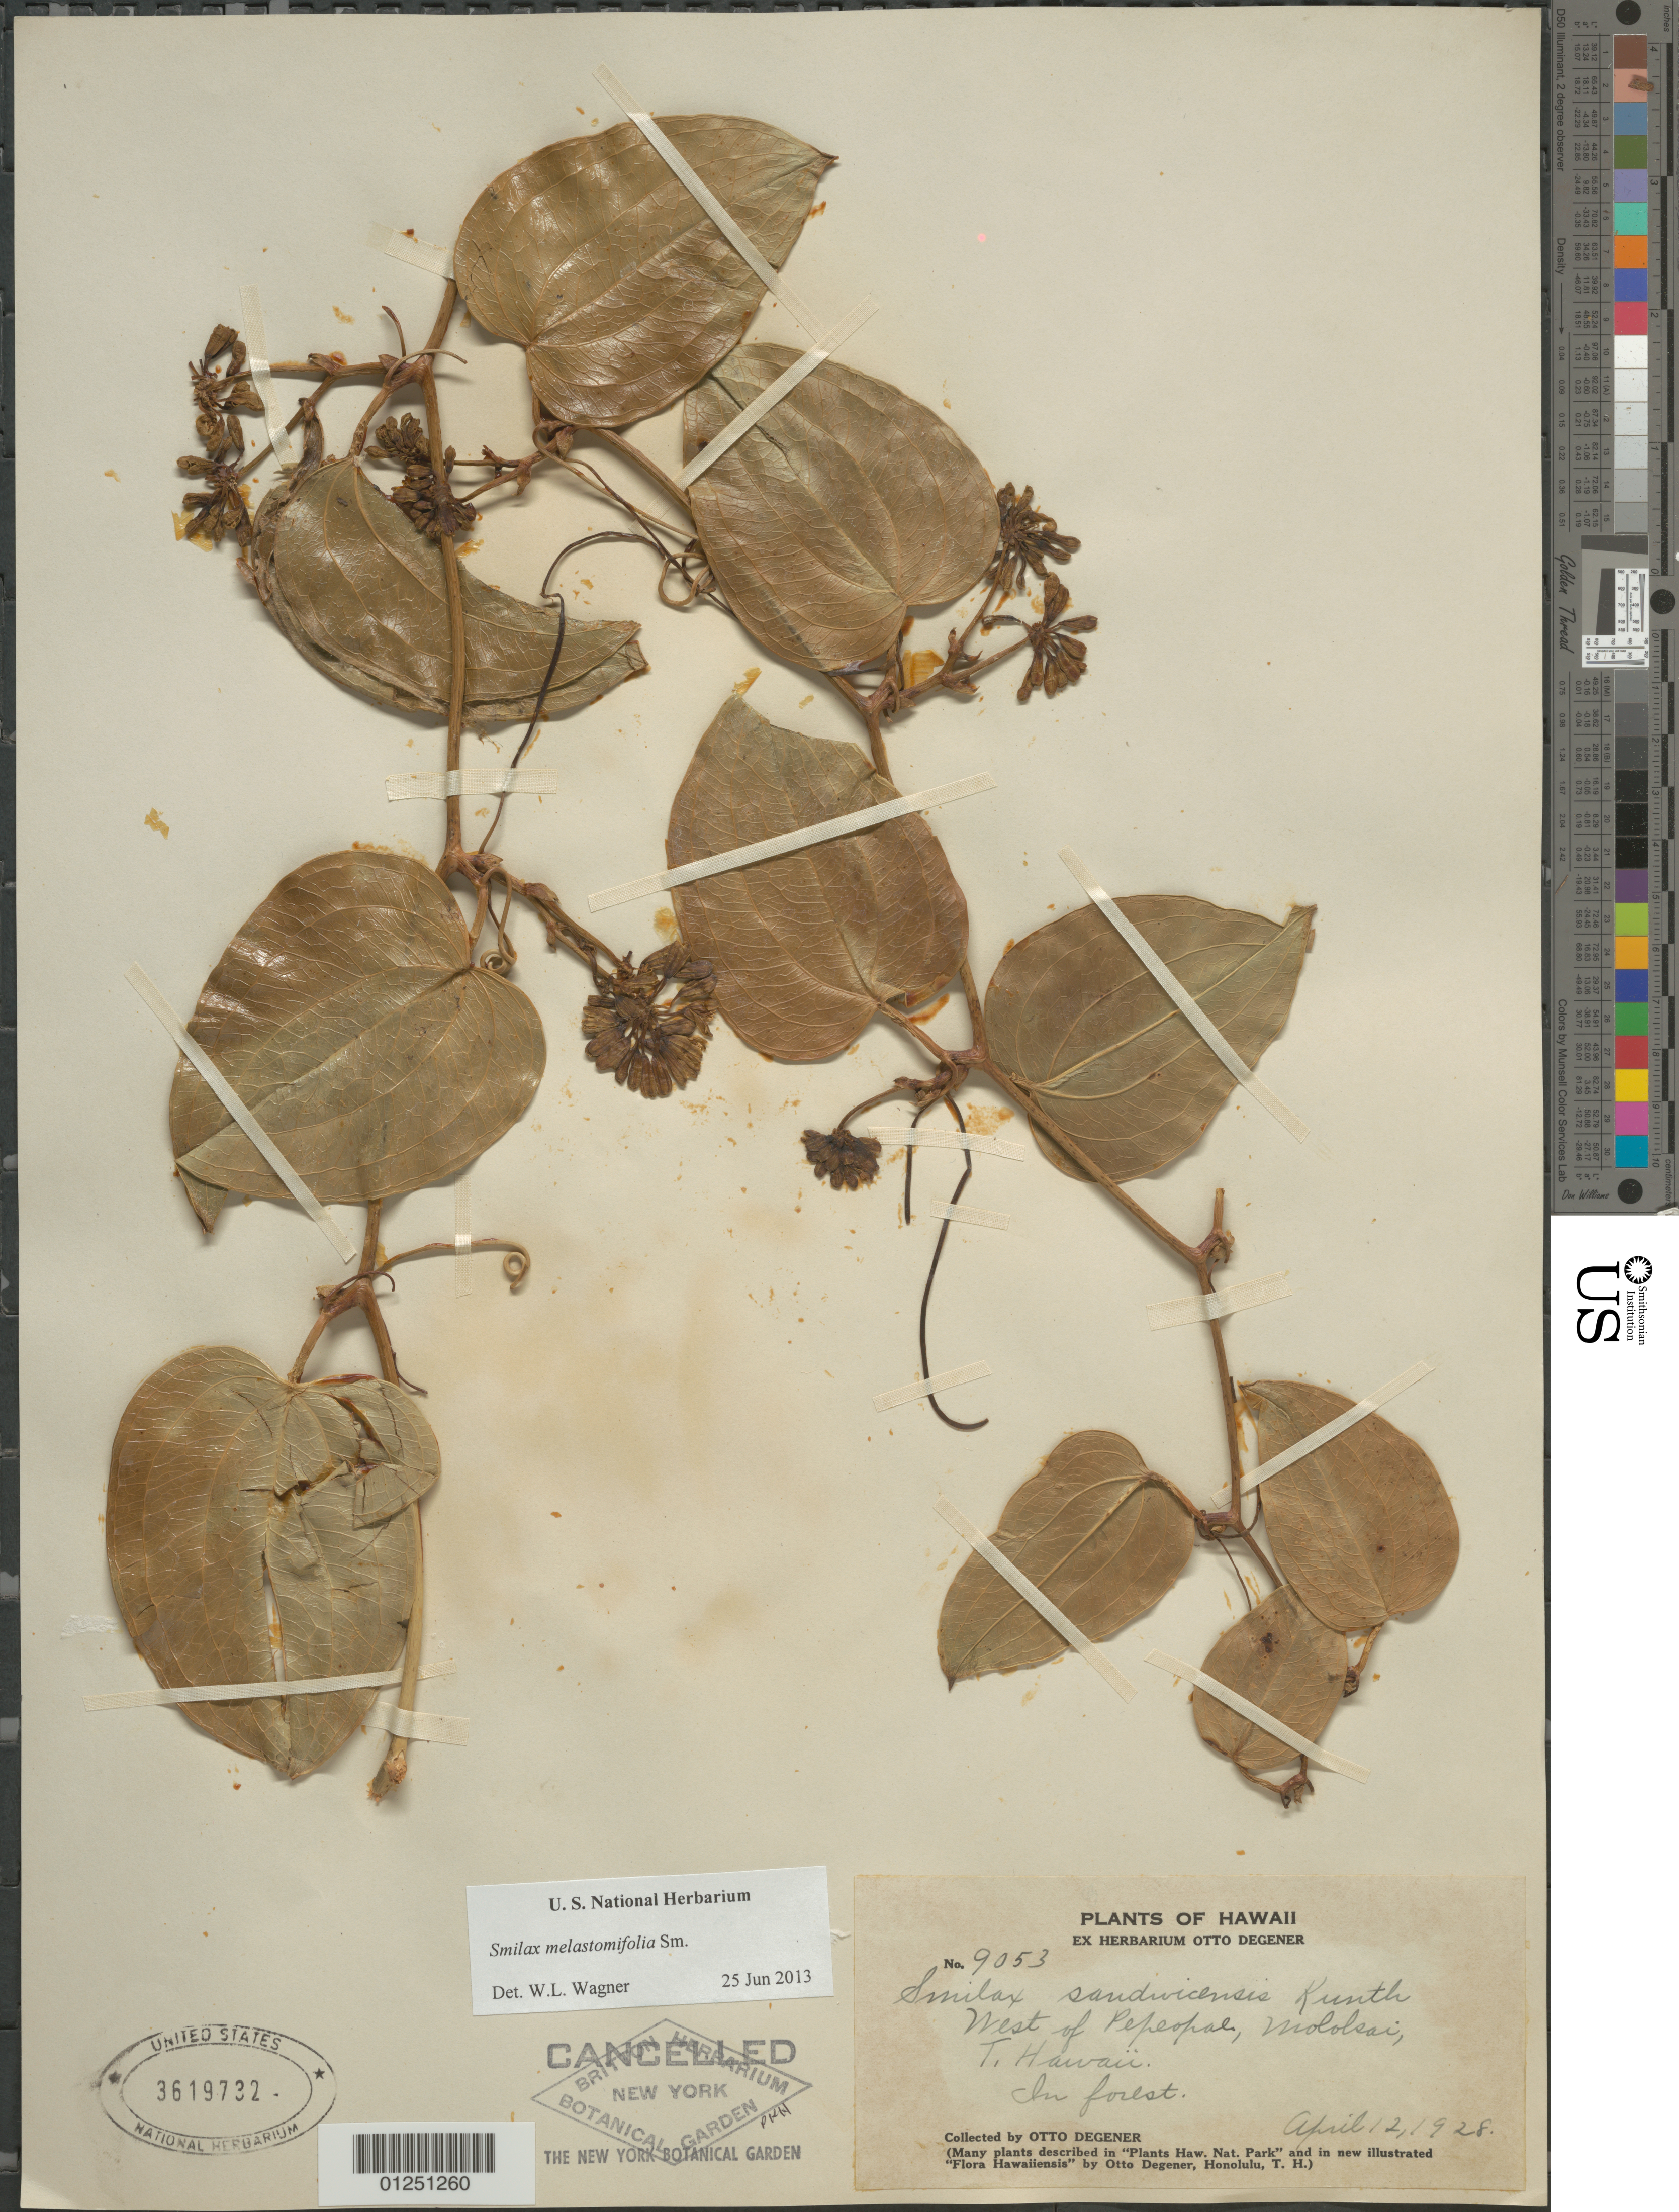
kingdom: Plantae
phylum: Tracheophyta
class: Liliopsida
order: Liliales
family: Smilacaceae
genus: Smilax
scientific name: Smilax melastomifolia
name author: Sm.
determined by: Wagner, W. L., (BOT), Smithsonian Institution - National Museum of Natural History (UNITED STATES)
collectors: O. Degener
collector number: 9053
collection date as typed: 12 Apr 1928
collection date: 1928-04-12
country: United States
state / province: Hawaii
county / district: Maui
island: Moloka'i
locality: West of Pepeopae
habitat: Forest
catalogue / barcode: US 3619732